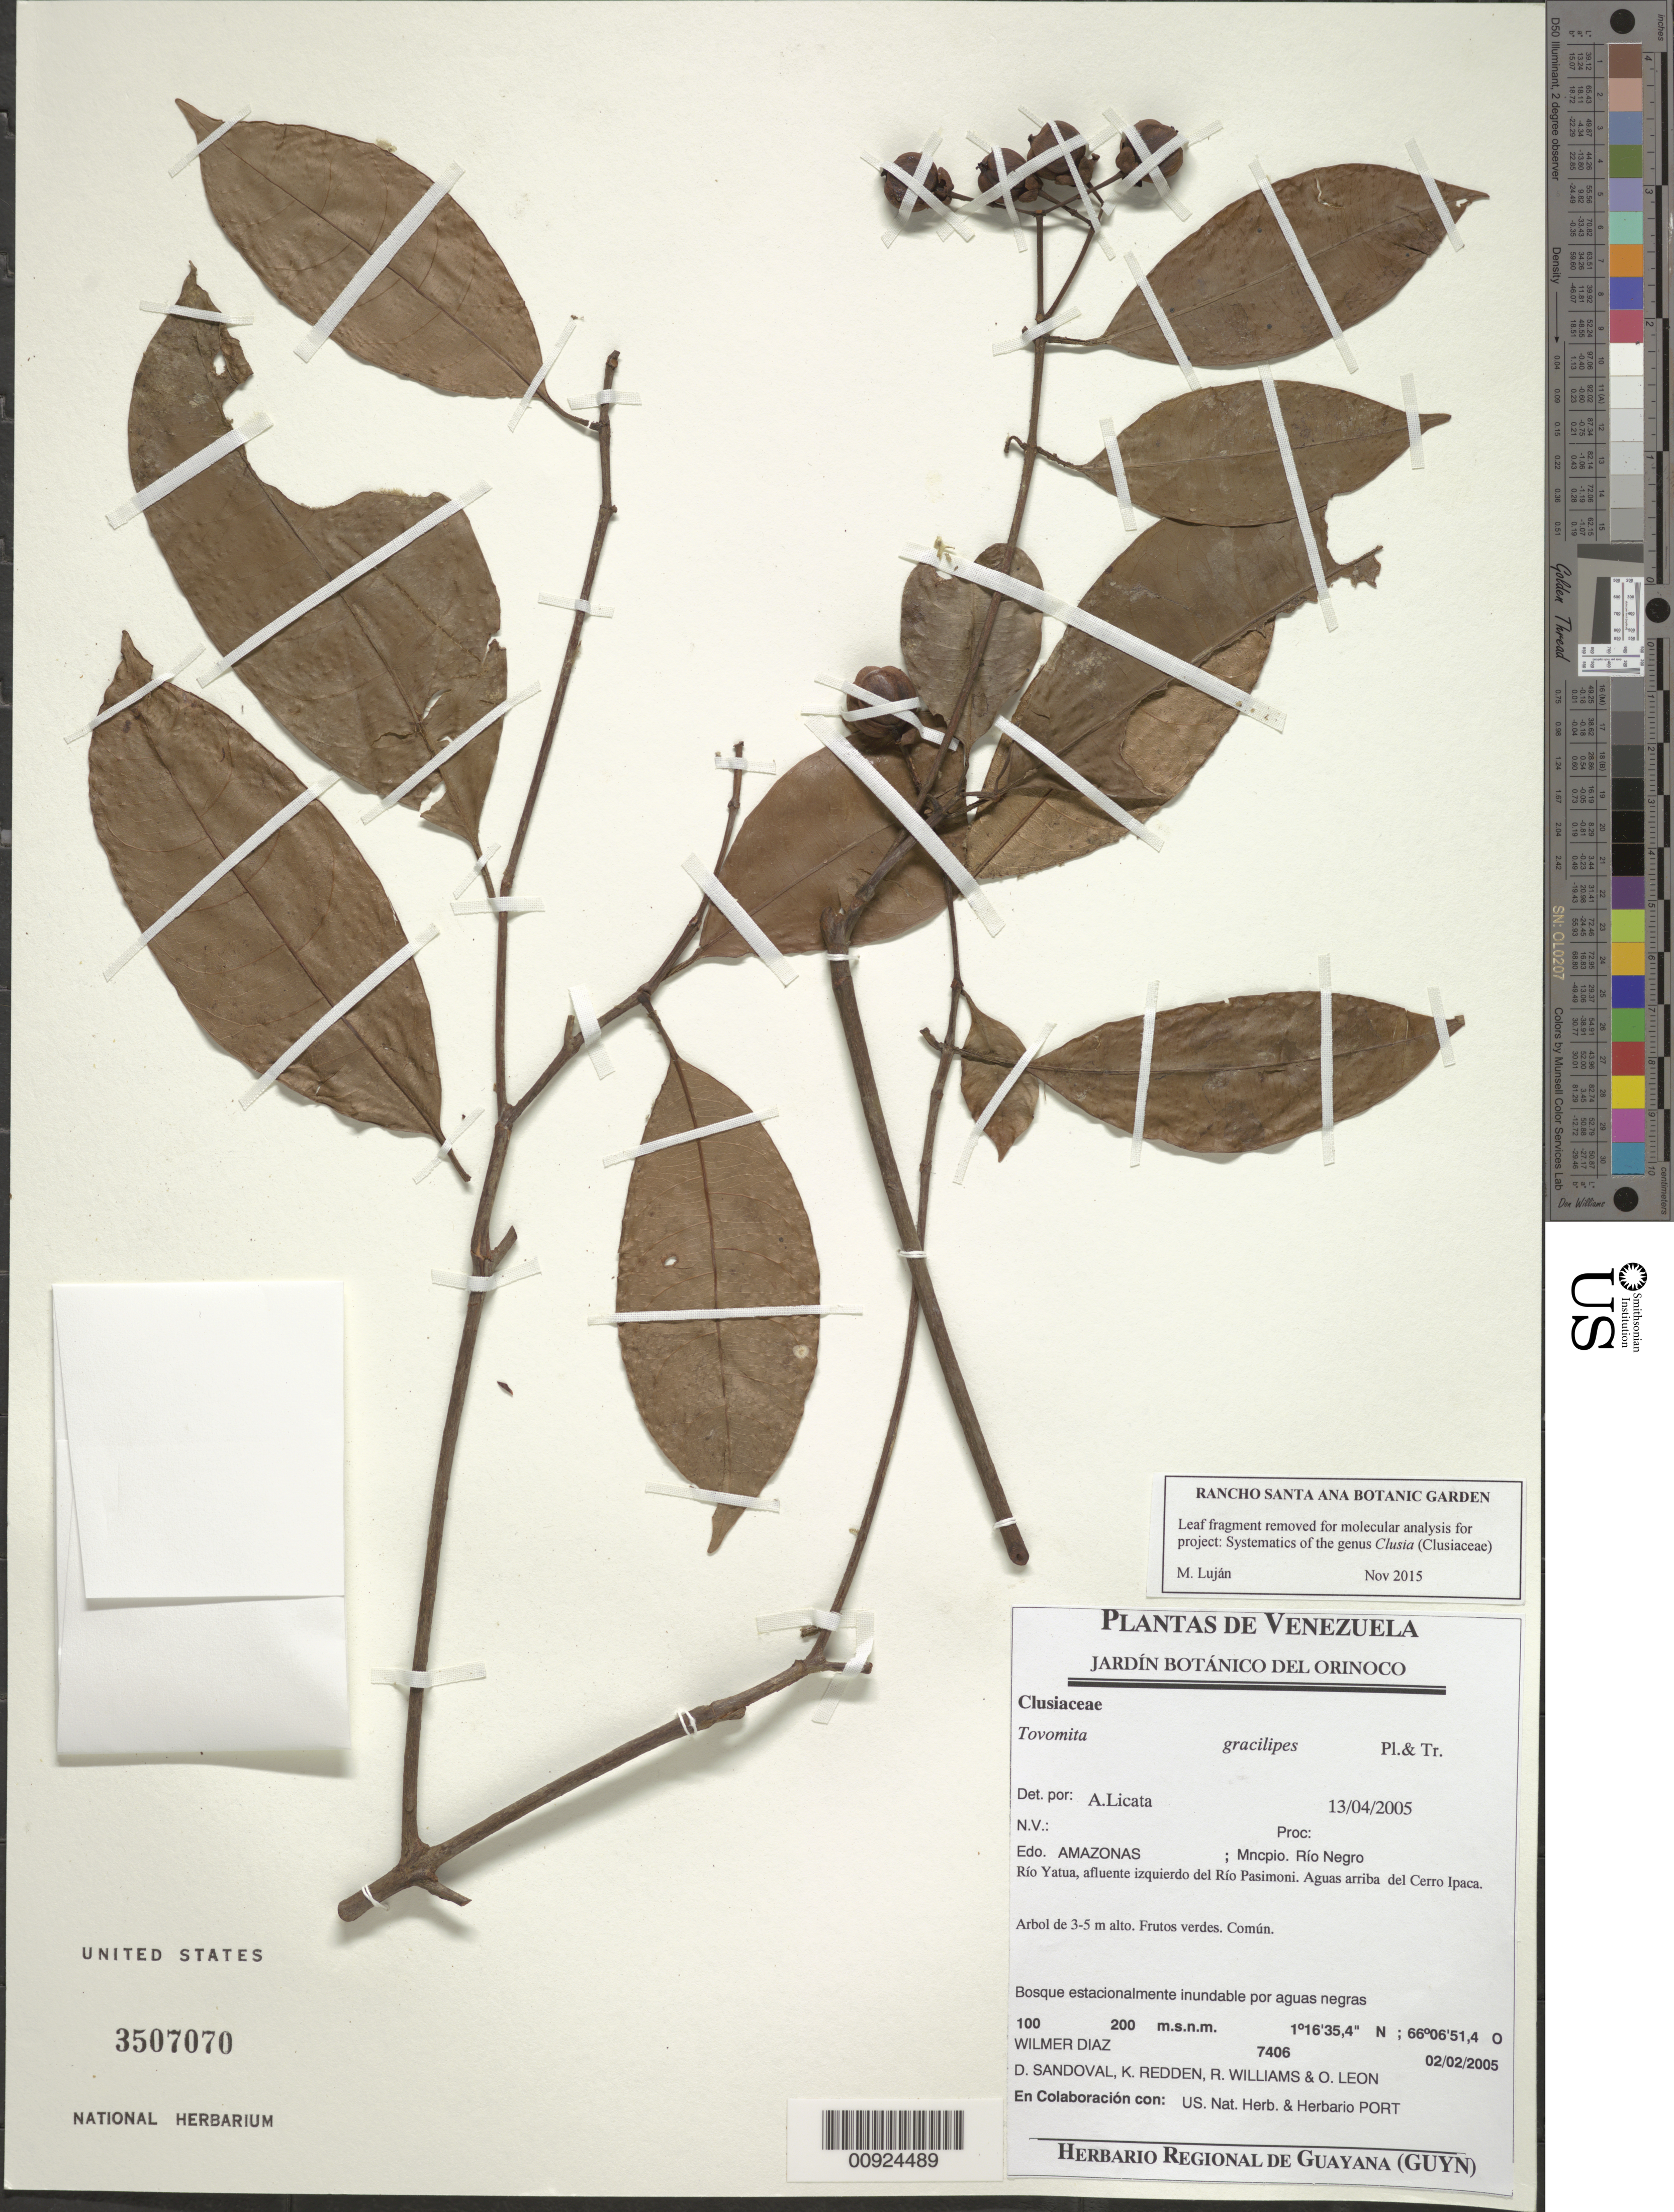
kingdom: Plantae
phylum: Tracheophyta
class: Magnoliopsida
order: Malpighiales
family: Clusiaceae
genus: Tovomita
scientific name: Tovomita gracilipes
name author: Planch. & Triana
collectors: W. Díaz P., D. Sandoval, K. M. Redden, R. Williams & O. León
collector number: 7406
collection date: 2005-02-02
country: Venezuela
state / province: Amazonas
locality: Edo. Amazonas; Mncpio. Río Negro. Río Yatua, afluente izquierdo del Río Pasimoni. Aguas arriba del Cerro Ipaca.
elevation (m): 100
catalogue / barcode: US 3507070